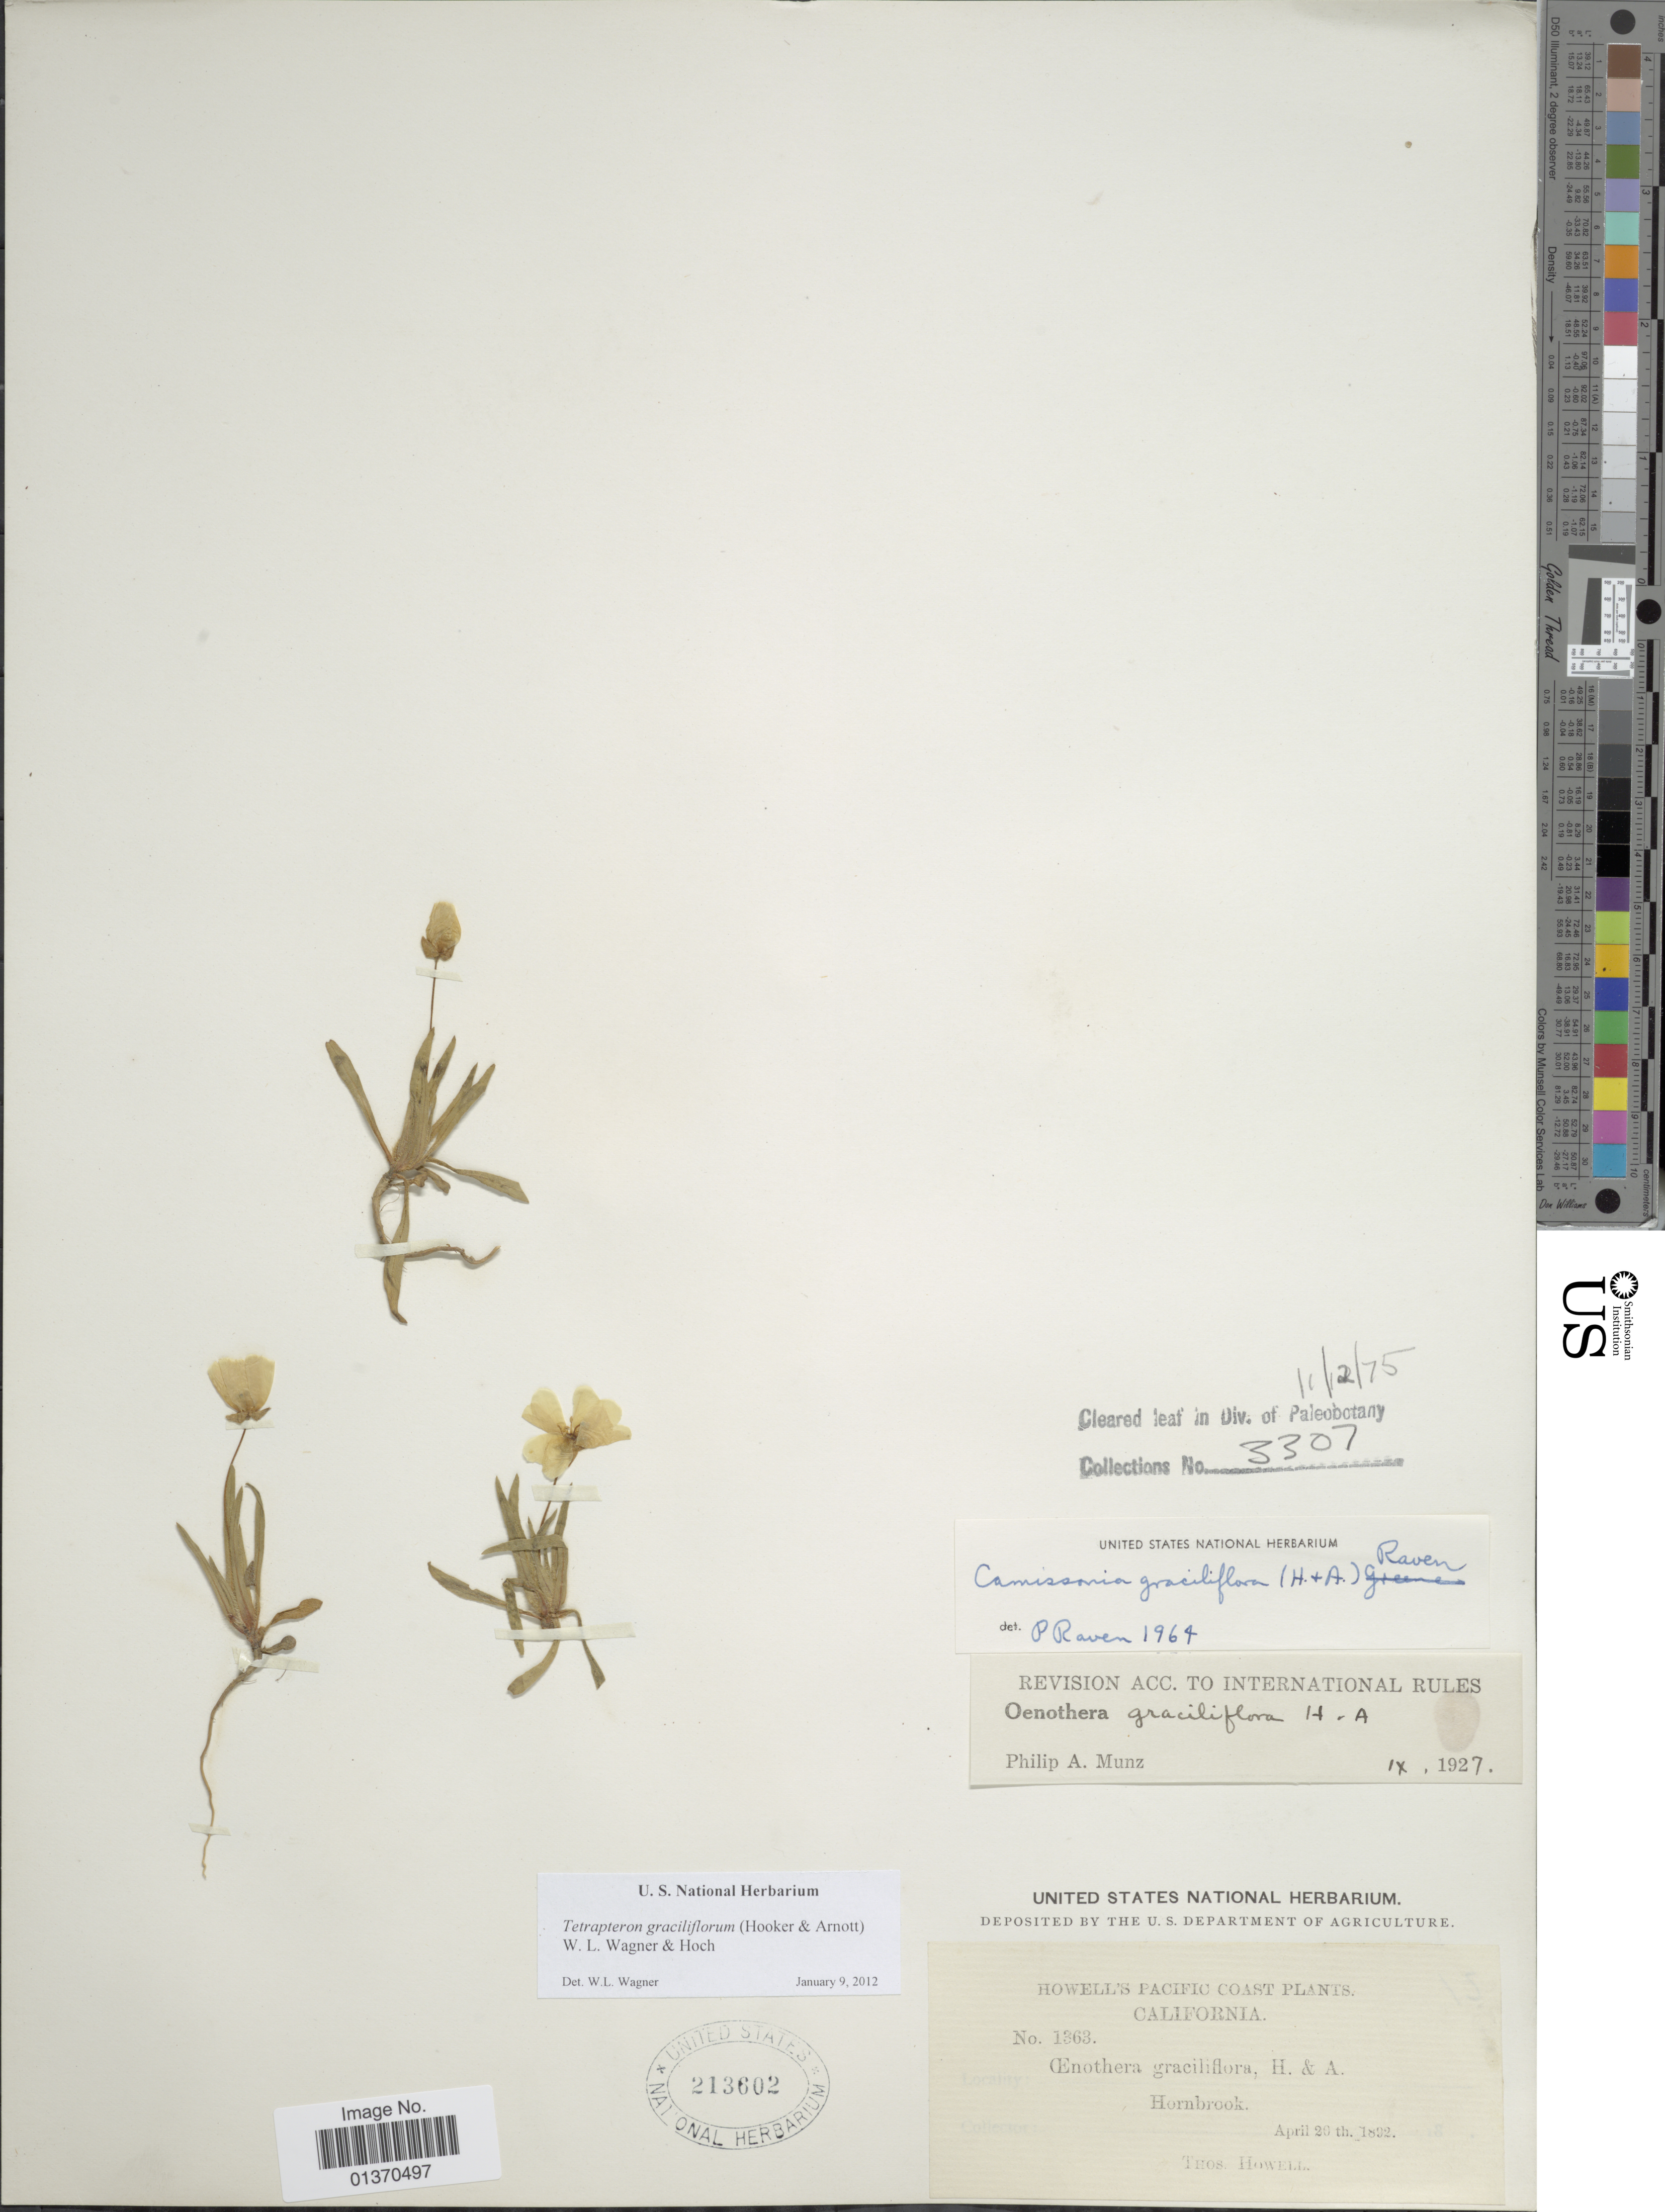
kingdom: Plantae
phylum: Tracheophyta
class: Magnoliopsida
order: Myrtales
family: Onagraceae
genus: Tetrapteron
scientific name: Tetrapteron graciliflorum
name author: (Hook. & Arn.) W.L. Wagner & Hoch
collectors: T. Howell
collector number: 1363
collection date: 1892-04-20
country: United States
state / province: California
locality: Pacific Coast Plants, Hornbrook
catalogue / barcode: US 213602